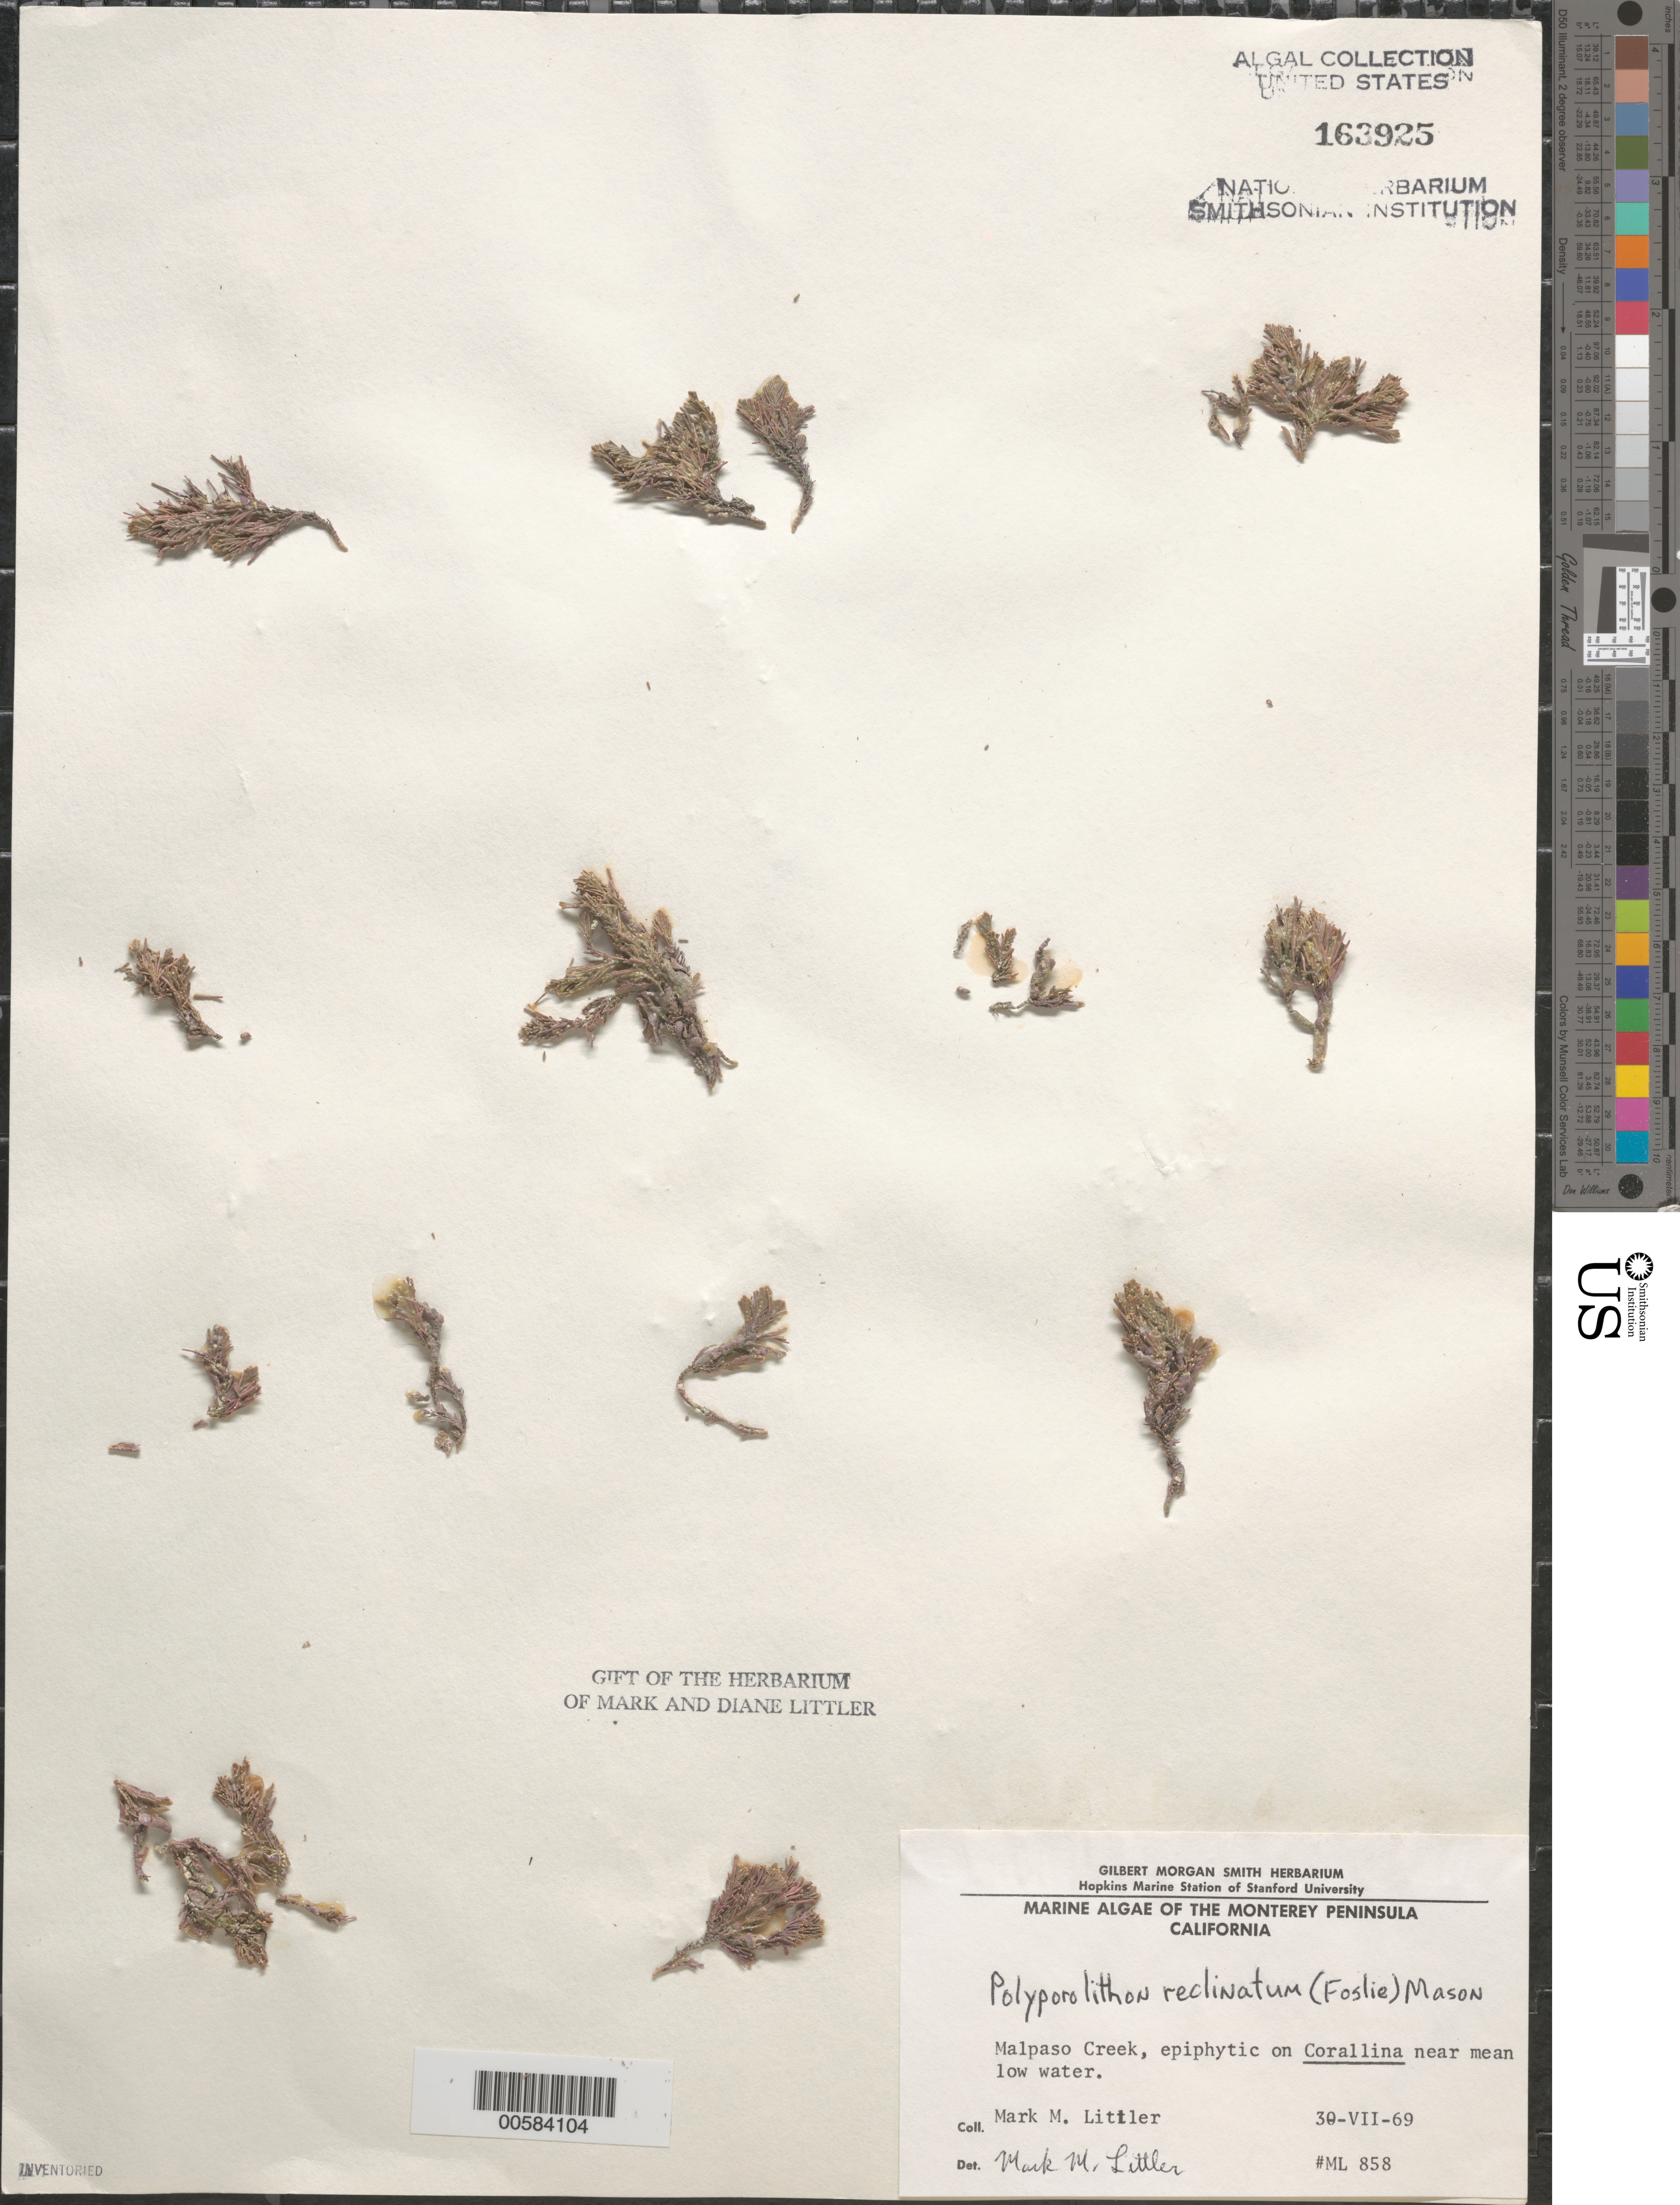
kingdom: Plantae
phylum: Rhodophyta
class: Florideophyceae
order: Corallinales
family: Mesophyllumaceae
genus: Neopolyporolithon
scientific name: Neopolyporolithon reclinatum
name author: (Foslie) W.H. Adey & H.W. Johans.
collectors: M. M. Littler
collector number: ML 858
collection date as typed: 30 Jul 1969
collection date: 1969-07-30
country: United States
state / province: California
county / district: Monterey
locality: Malpaso Creek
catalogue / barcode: US 163925